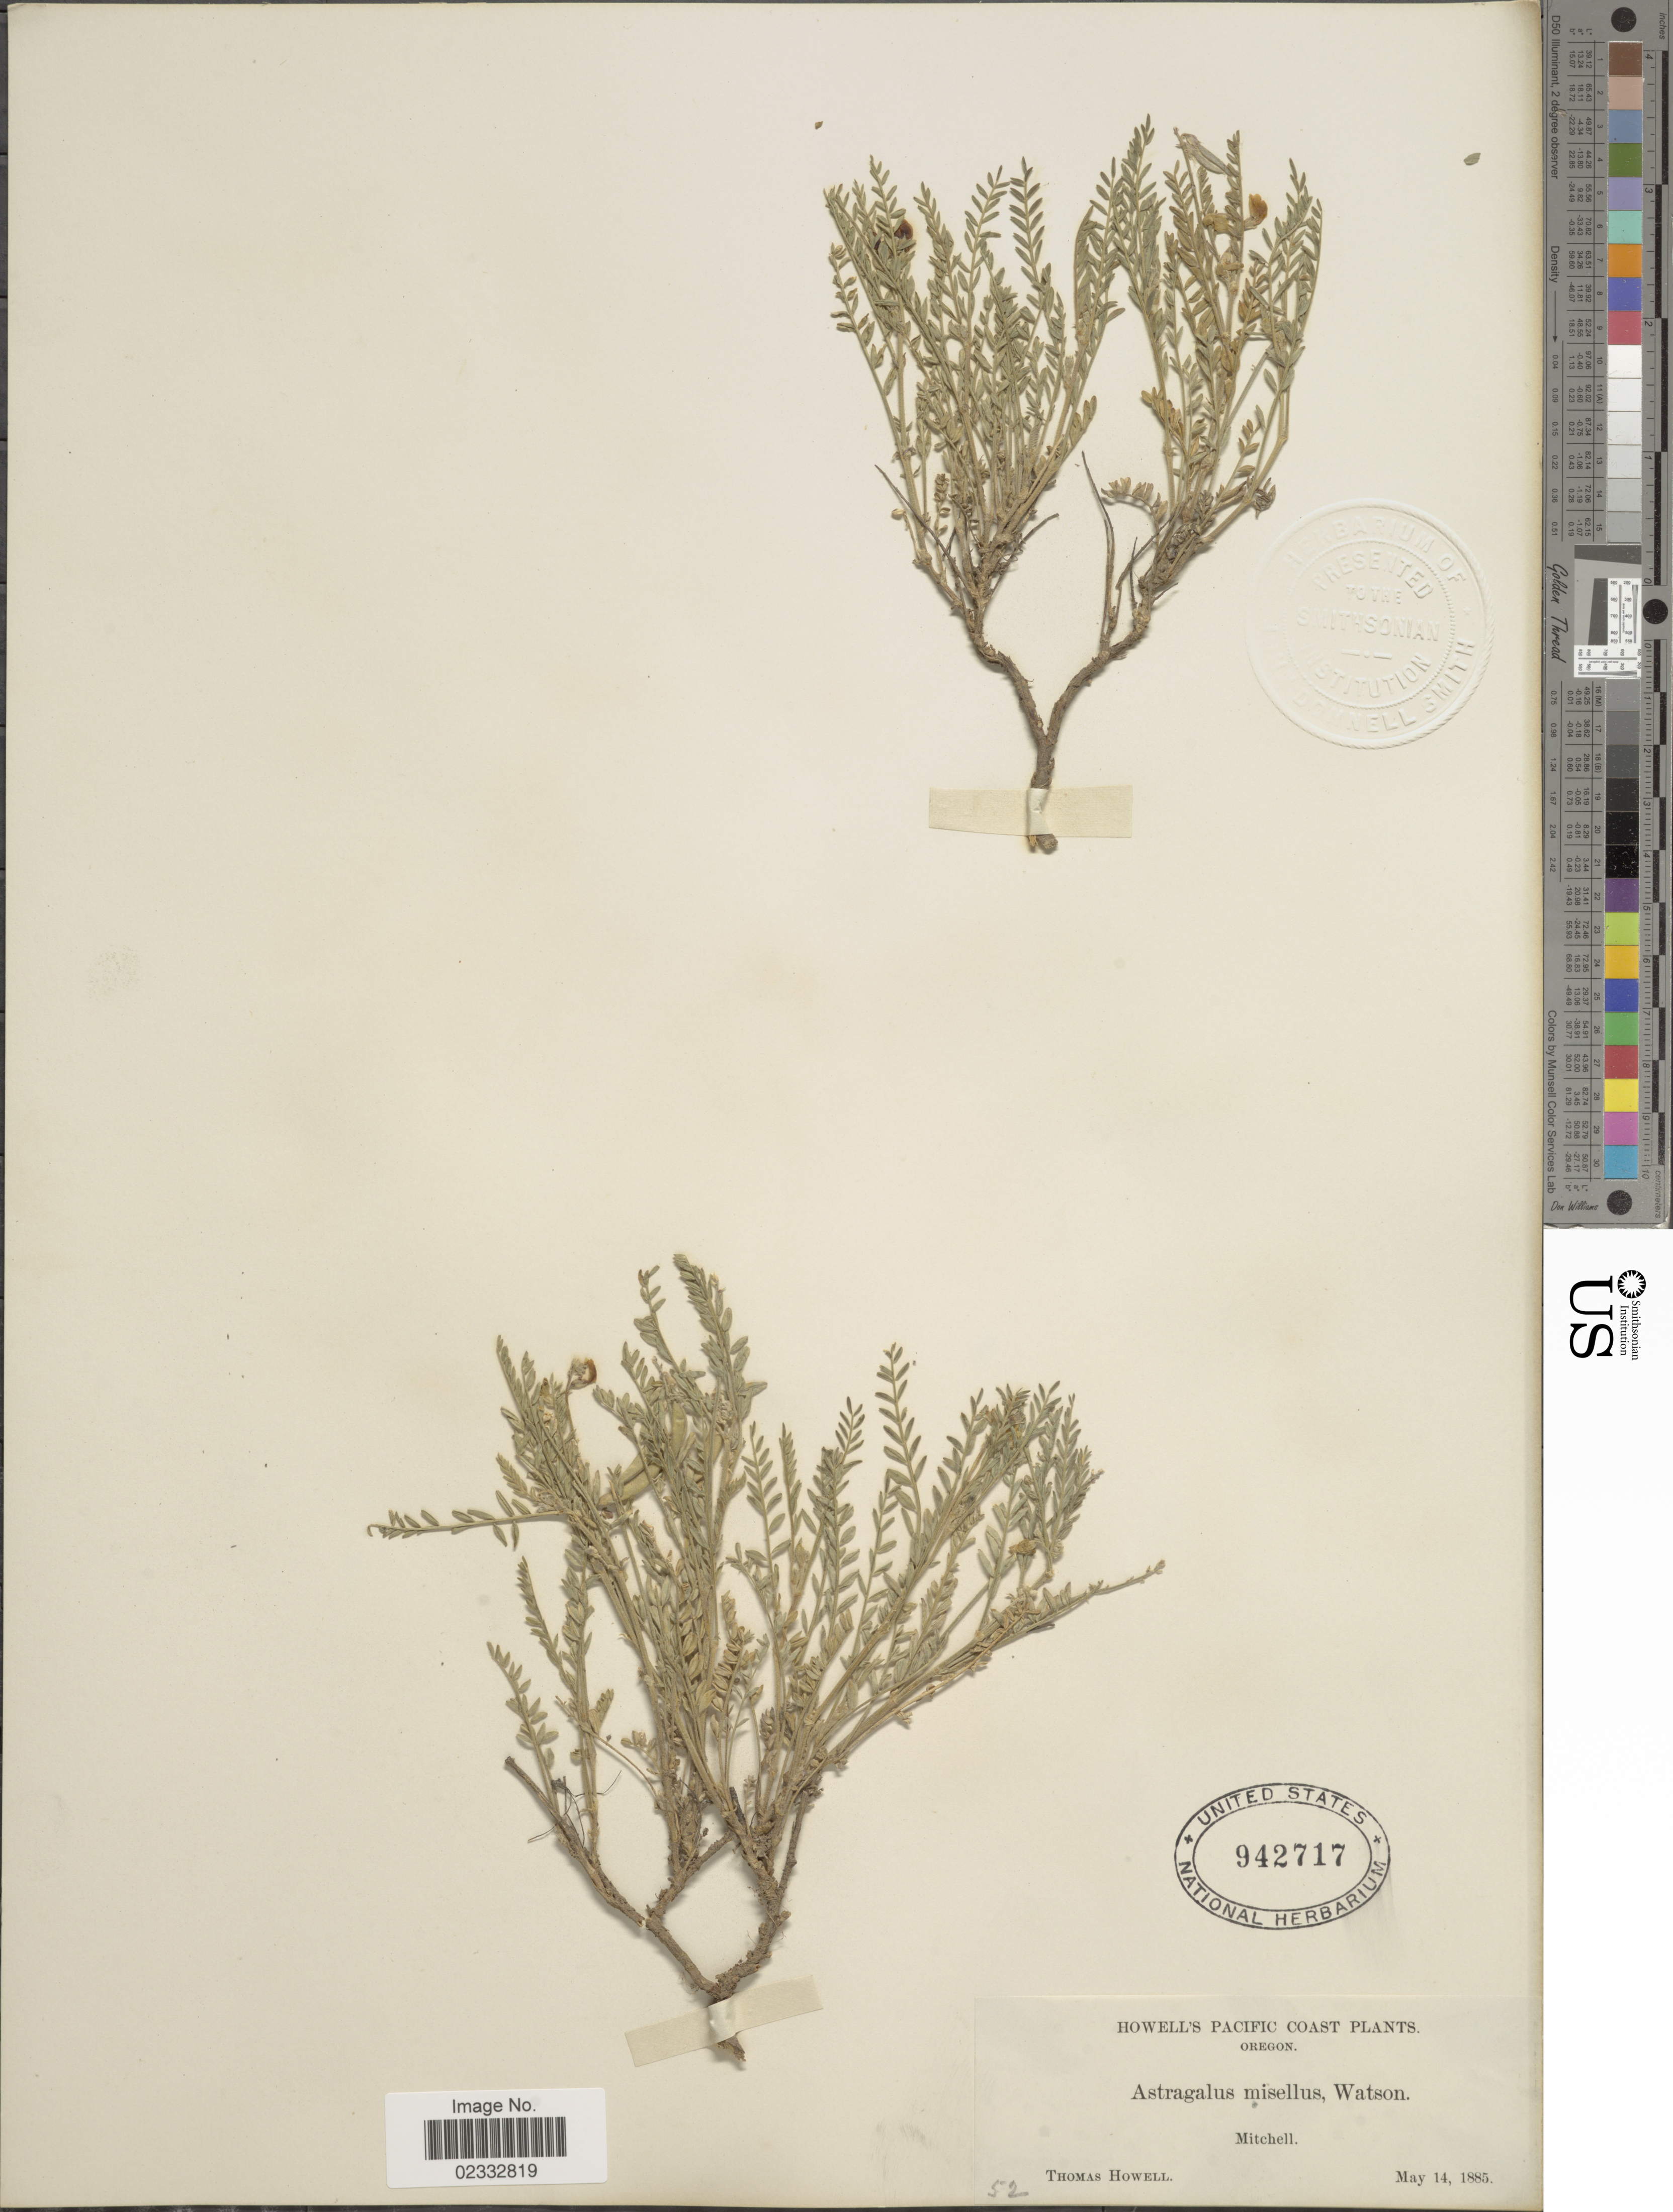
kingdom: Plantae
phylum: Tracheophyta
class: Magnoliopsida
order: Fabales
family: Fabaceae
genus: Astragalus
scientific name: Astragalus misellus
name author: S. Watson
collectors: T. Howell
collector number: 52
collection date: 1885-05-14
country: United States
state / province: Oregon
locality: Howell's Pacific Coast Plains, Mtchell. [unsure placement]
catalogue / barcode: US 942717